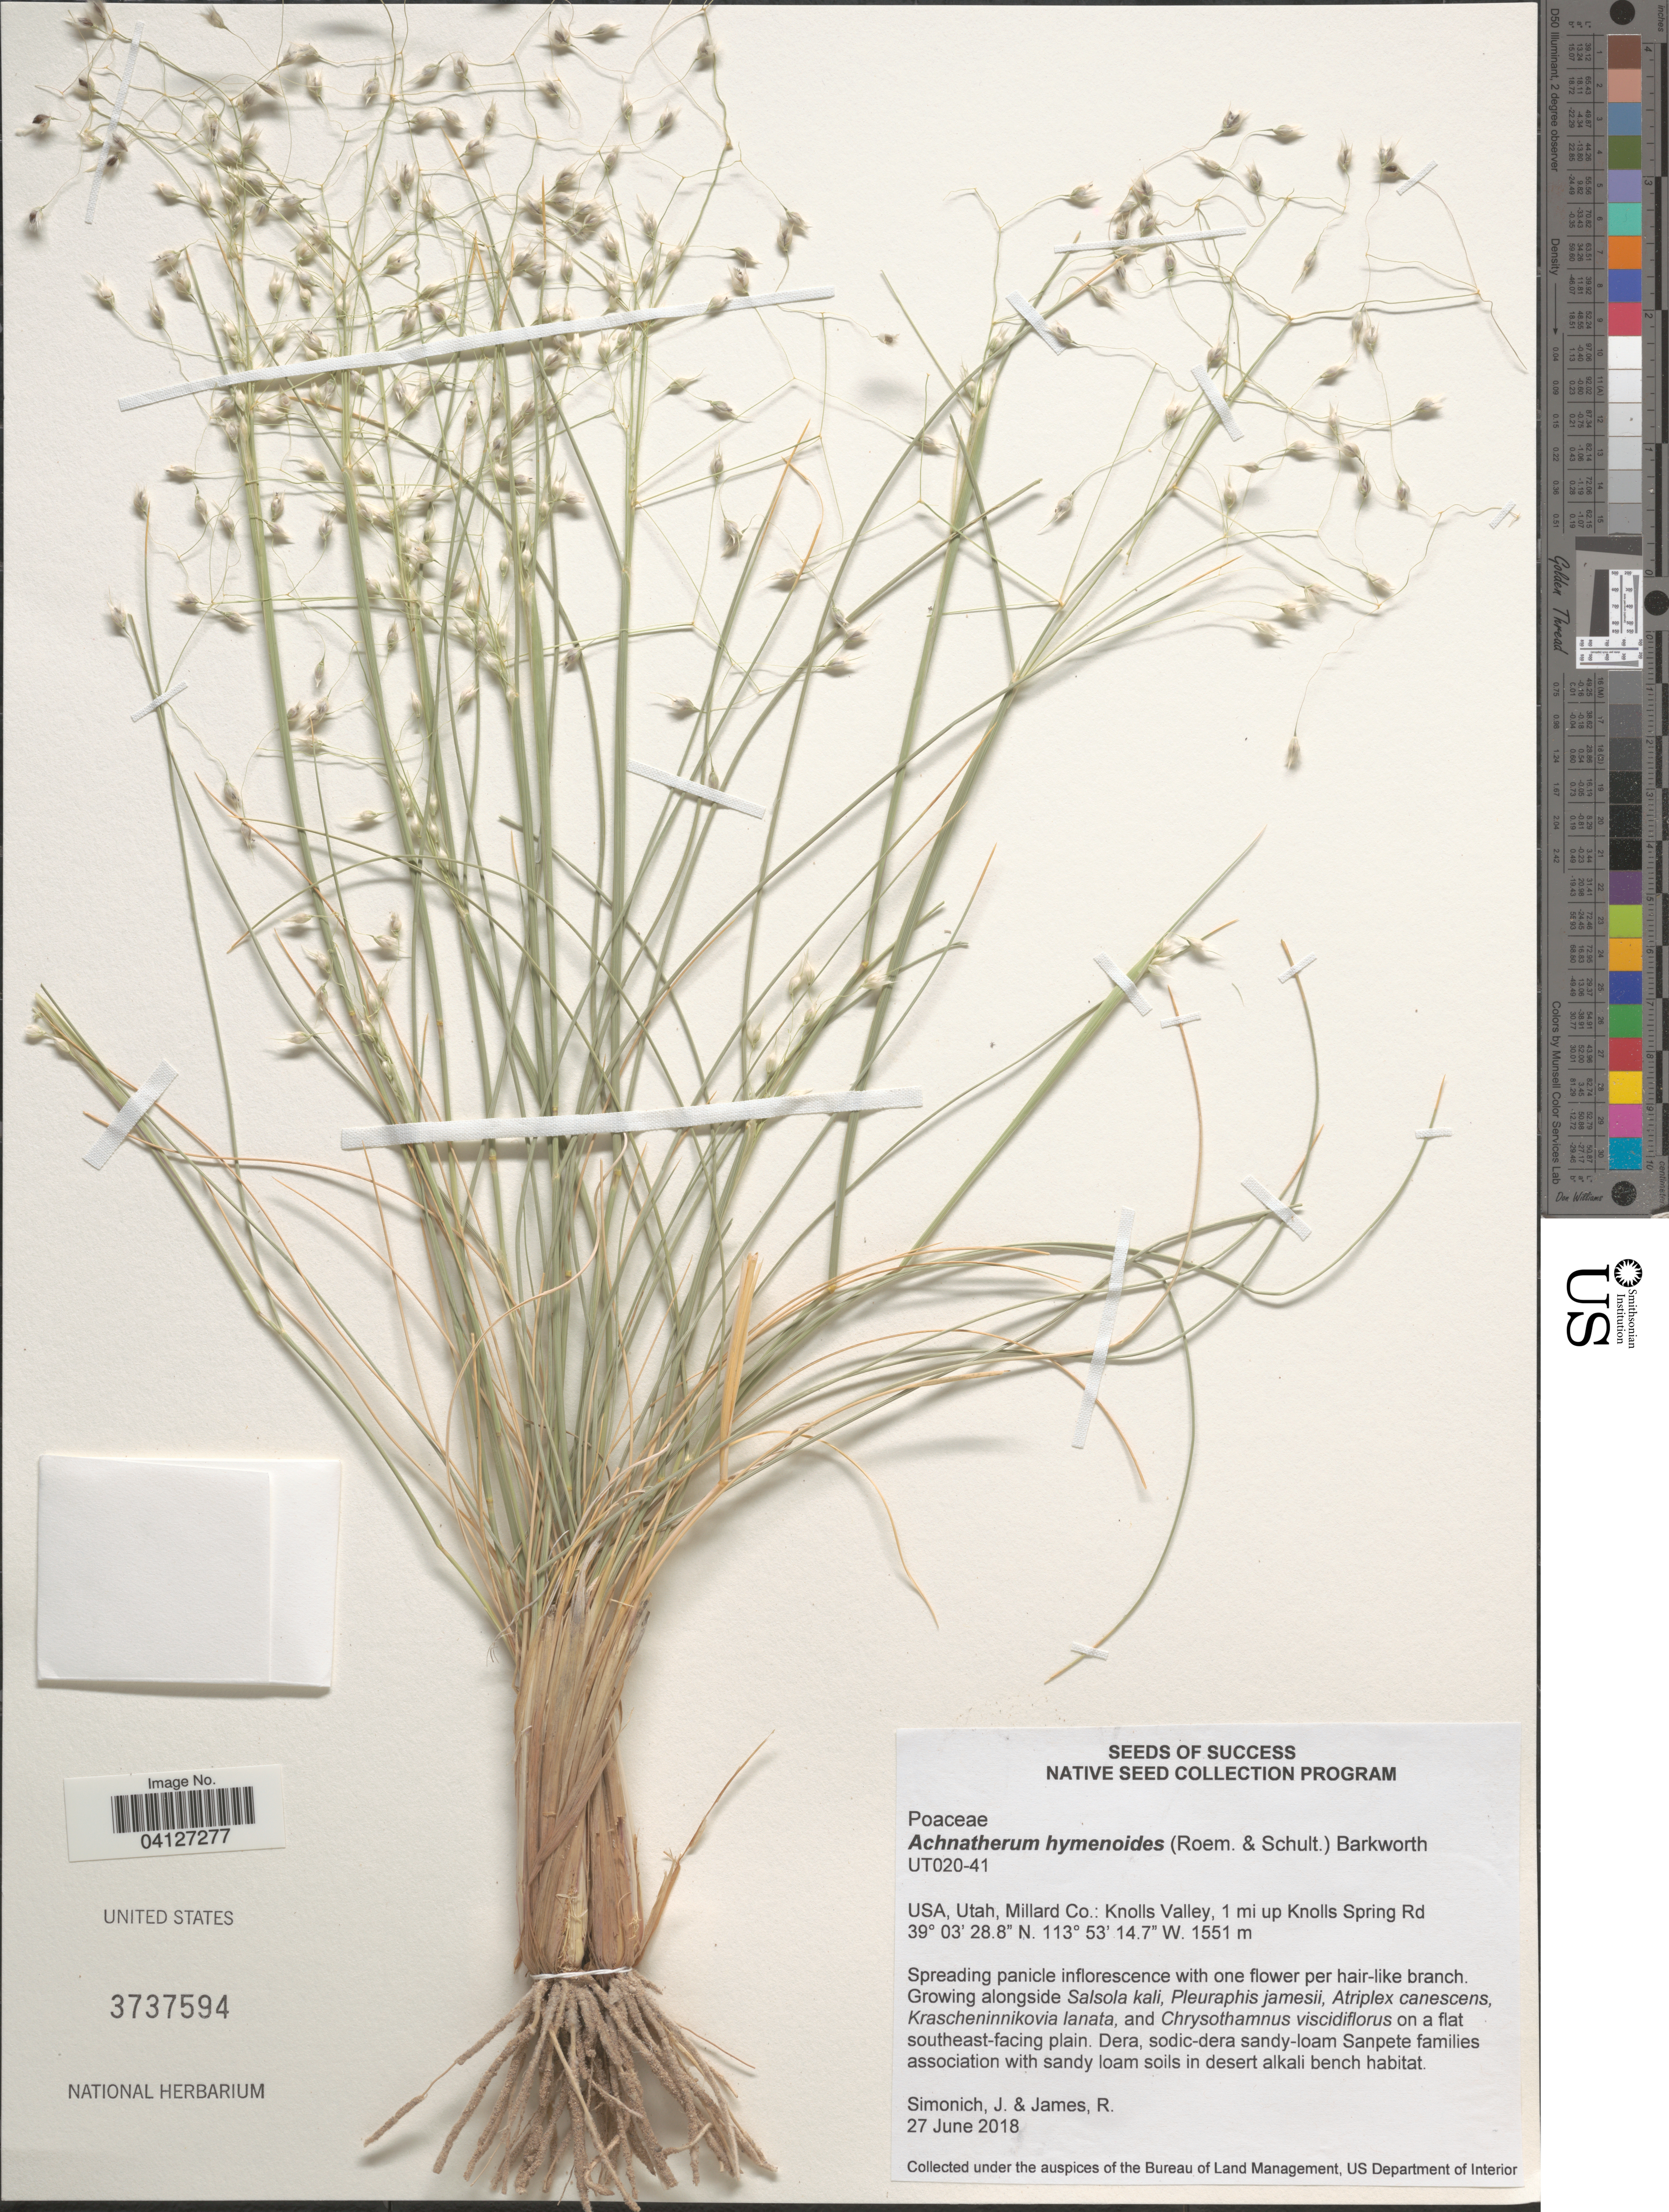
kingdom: Plantae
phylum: Tracheophyta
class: Liliopsida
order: Poales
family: Poaceae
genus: Achnatherum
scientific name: Achnatherum hymenoides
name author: (Roem. & Schult.) Barkworth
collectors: J. Simonich & R. James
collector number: UT020-41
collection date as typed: Transcribed d/m/y: 27/6/2018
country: United States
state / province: Utah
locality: Millard Co.: Knolls Valley, 1 mi up Knolls Spring Rd.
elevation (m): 1551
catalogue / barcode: US 3737594